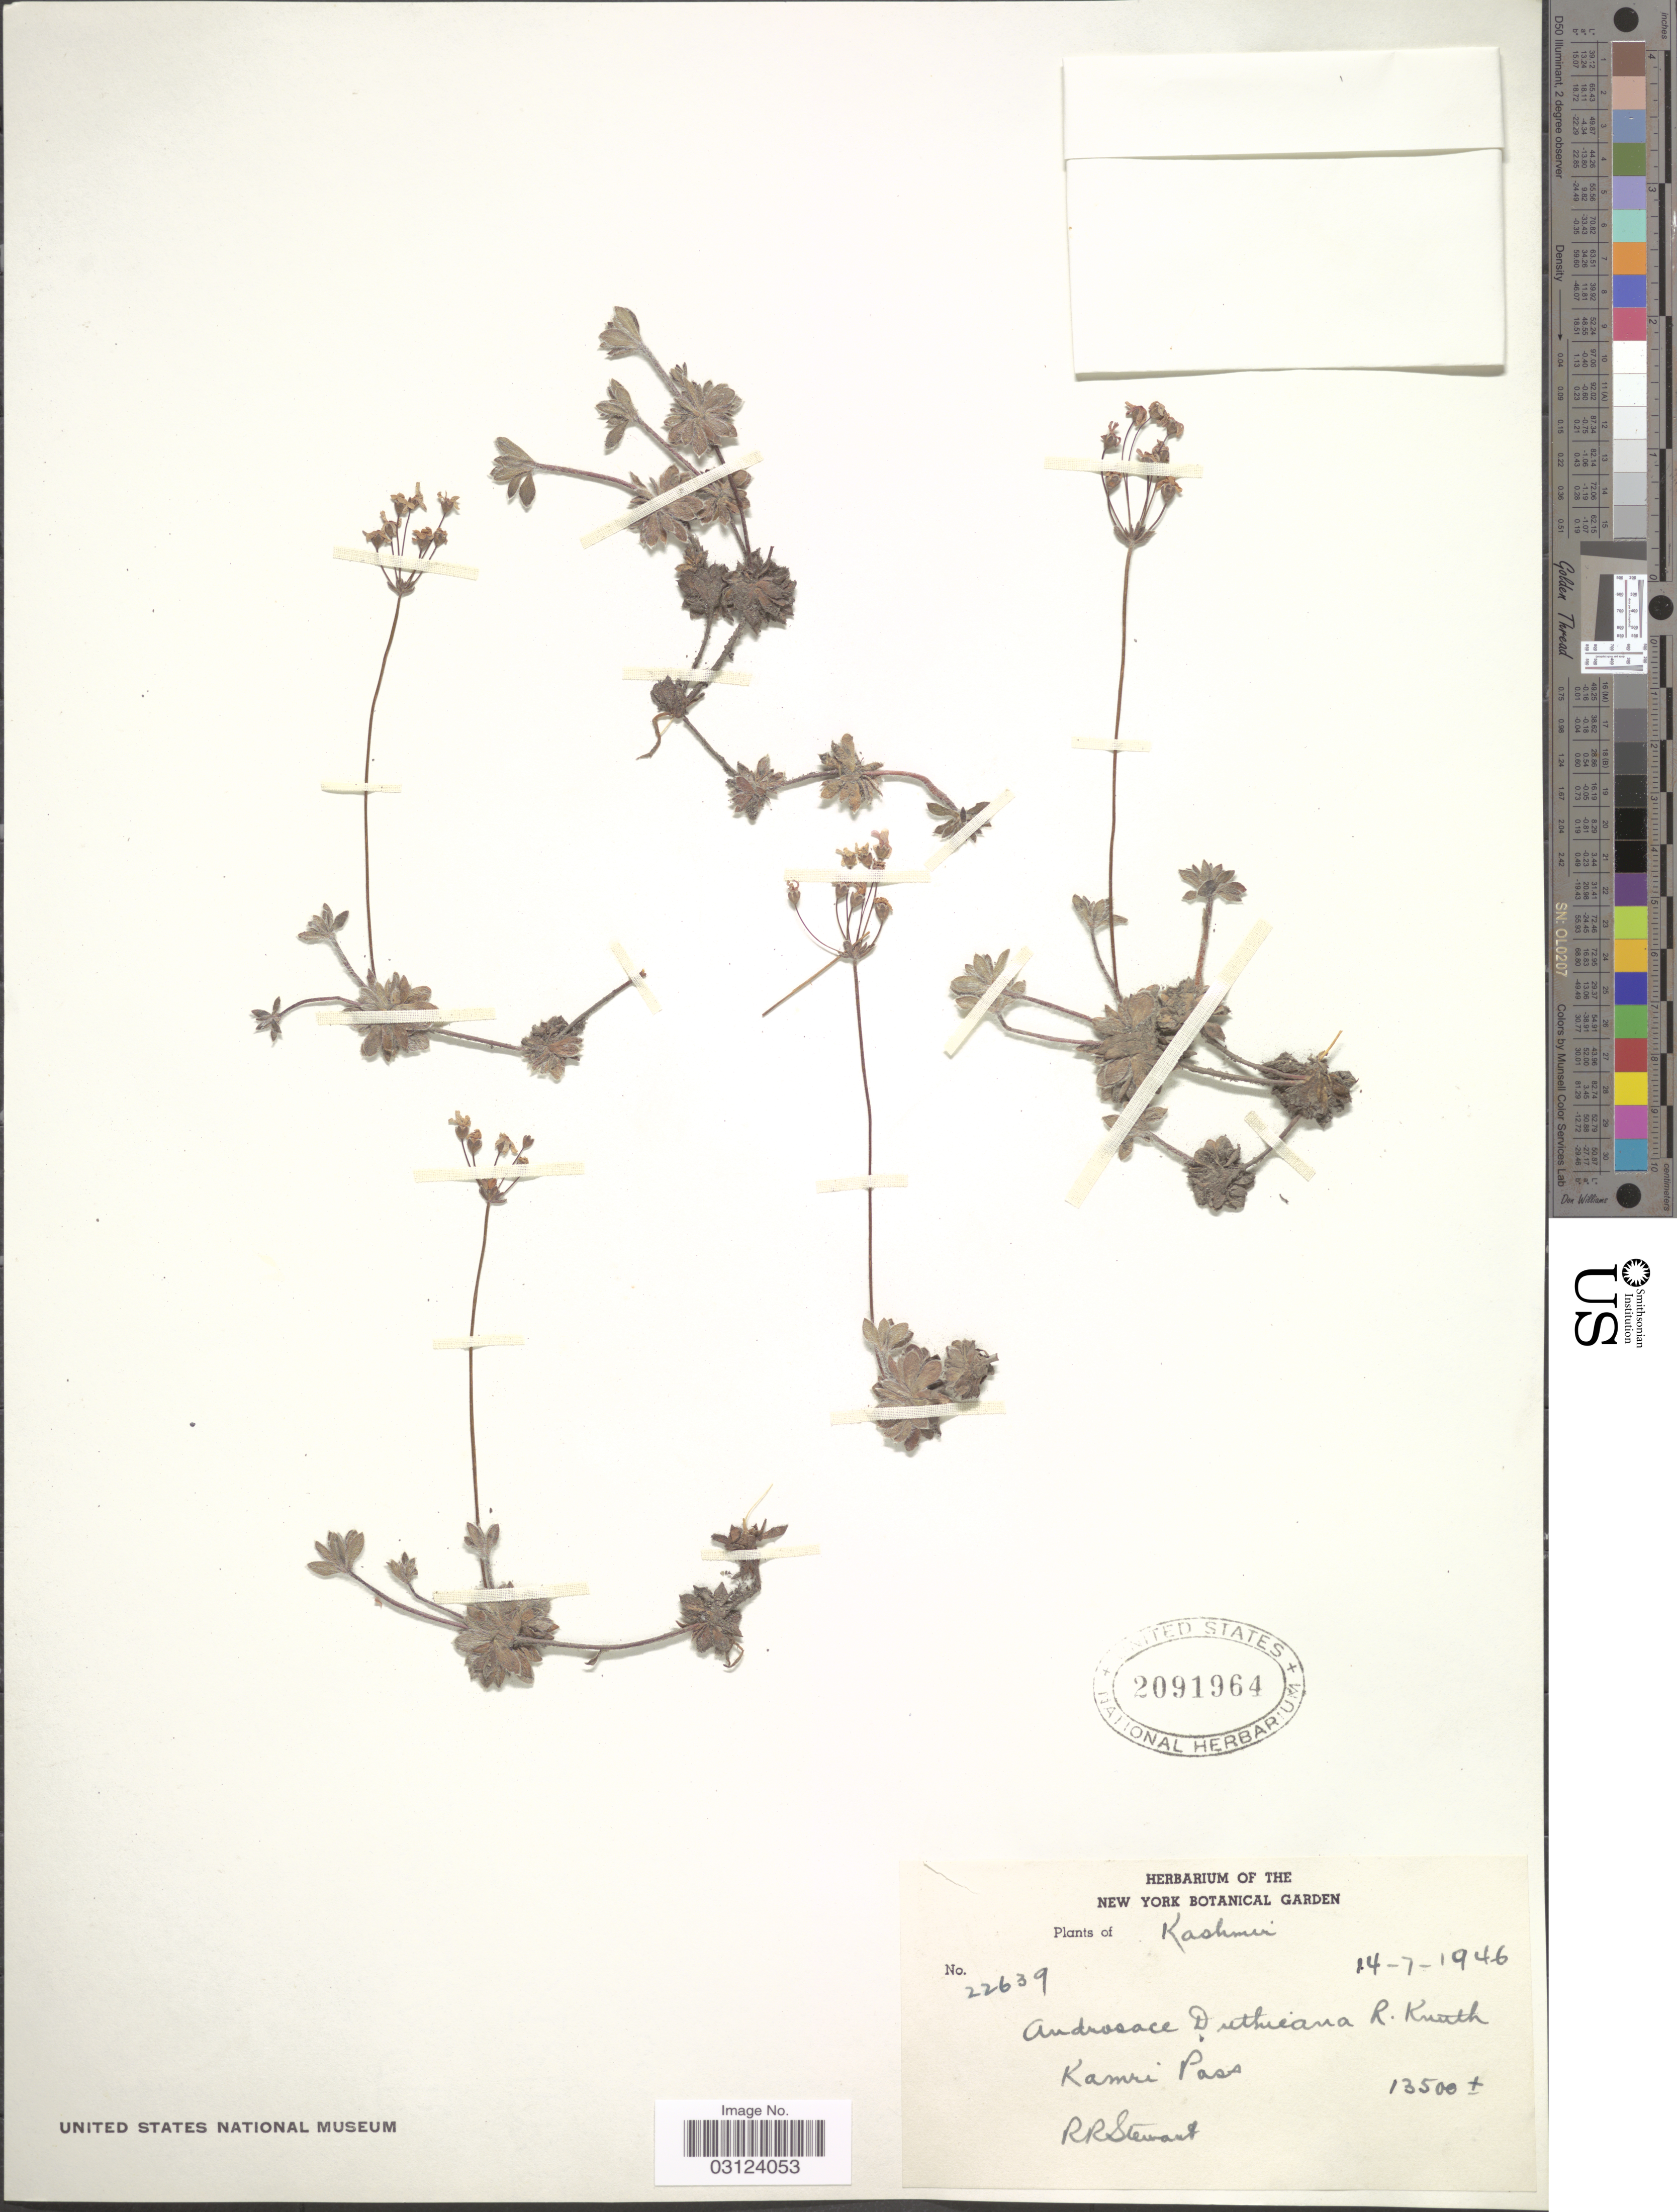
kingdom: Plantae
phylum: Tracheophyta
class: Magnoliopsida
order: Ericales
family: Primulaceae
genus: Androsace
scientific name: Androsace duthieana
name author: R. Knuth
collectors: R. Stewart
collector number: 22639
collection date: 1946-07-14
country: Pakistan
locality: Kashmir, Kamri Pass.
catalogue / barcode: US 2091964